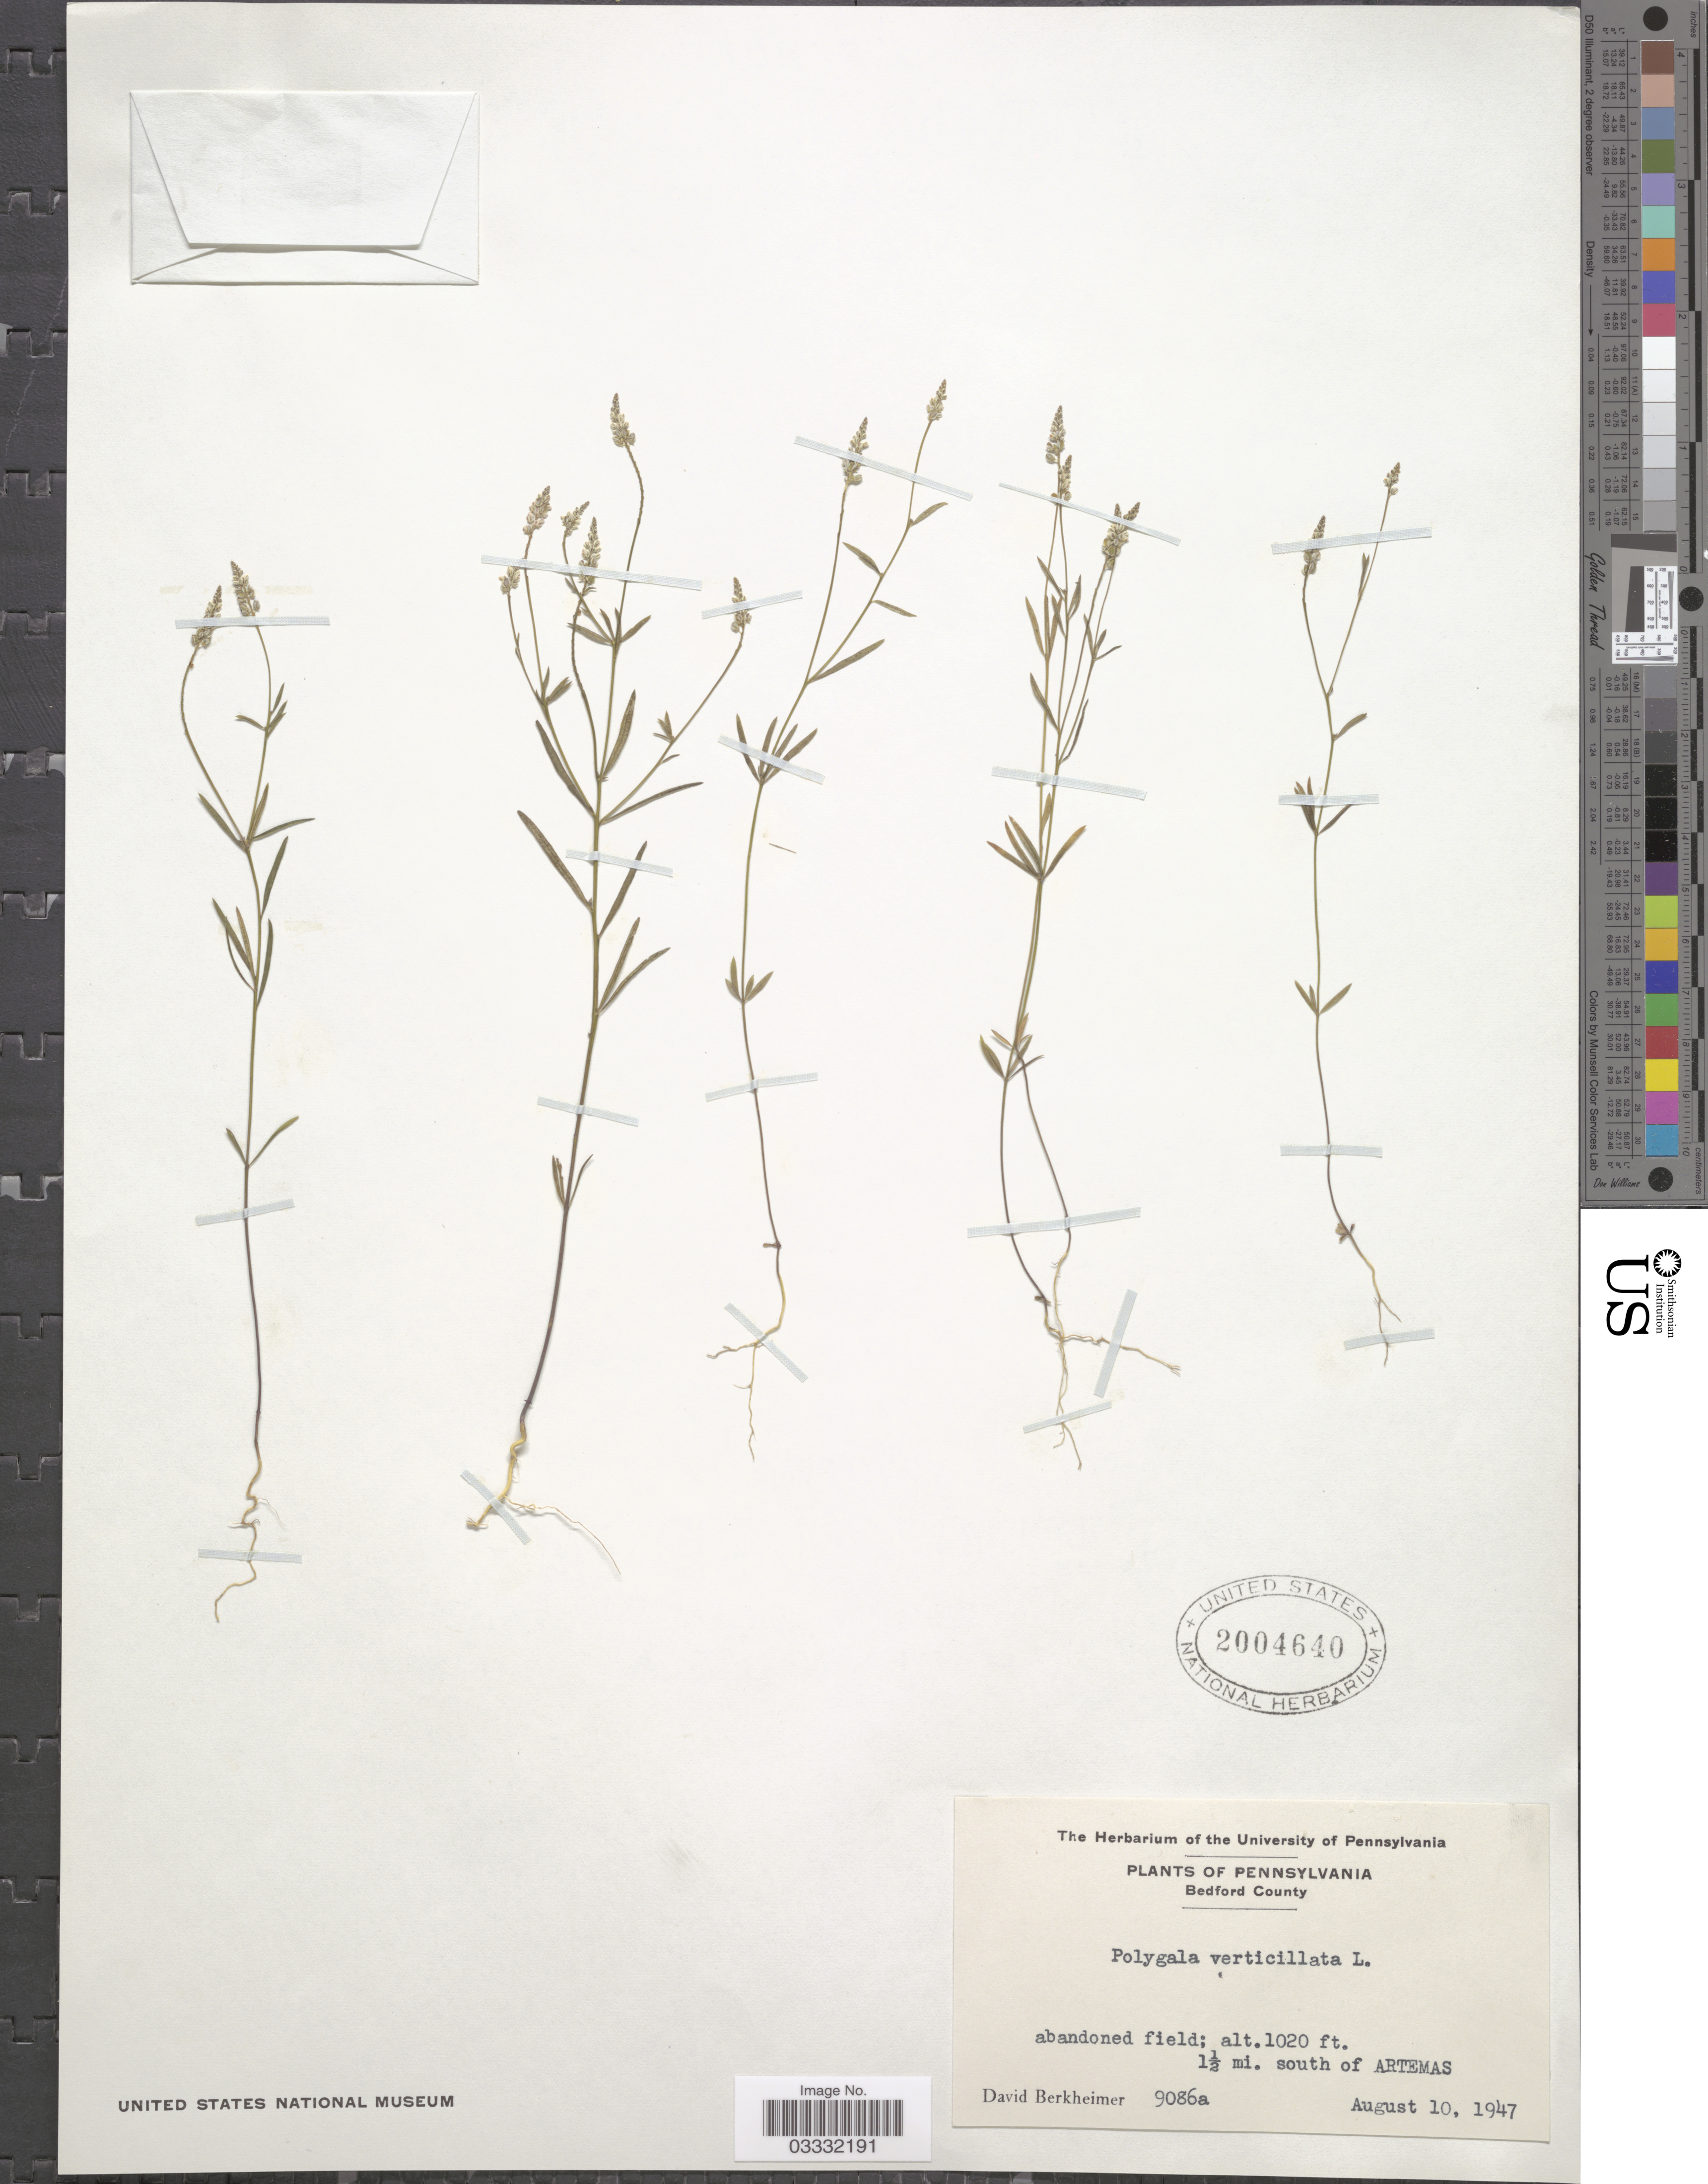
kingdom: Plantae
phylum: Tracheophyta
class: Magnoliopsida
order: Fabales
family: Polygalaceae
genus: Polygala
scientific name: Polygala verticillata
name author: L.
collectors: D. Berkheimer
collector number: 9086a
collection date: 1947-08-10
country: United States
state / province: Pennsylvania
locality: Bedford County. 1½ mi. south of Artemas.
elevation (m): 311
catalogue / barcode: US 2004640